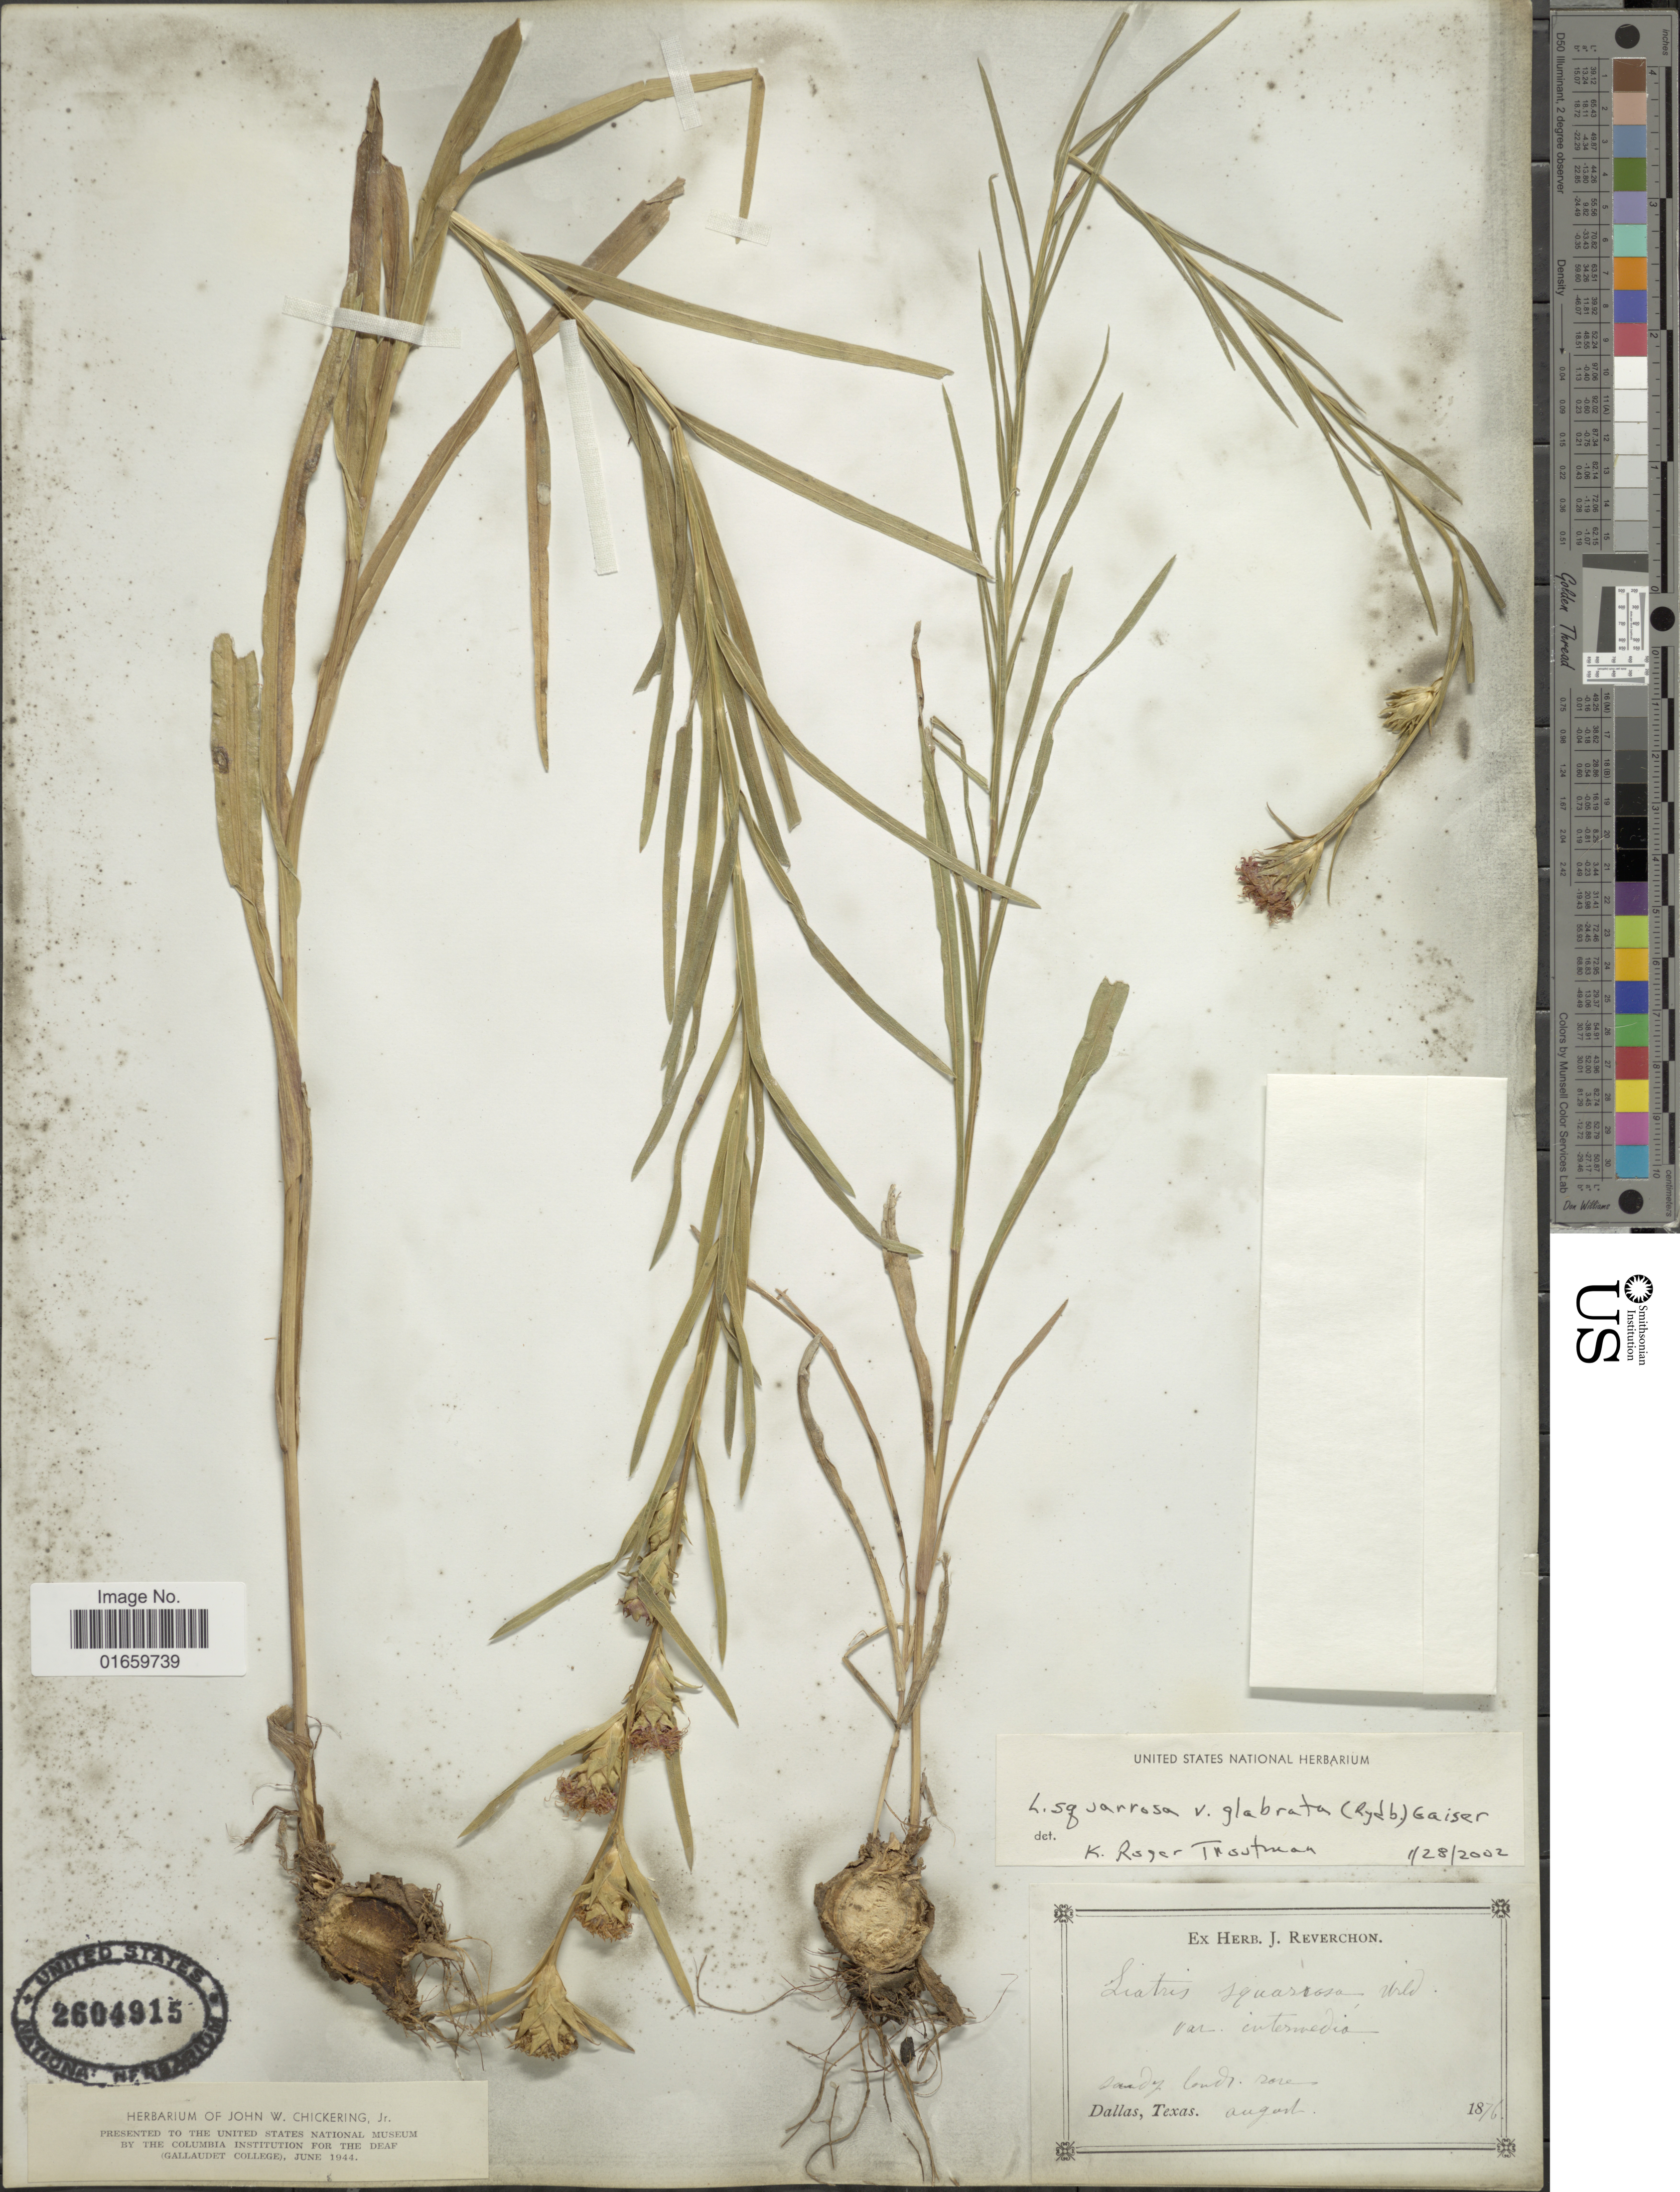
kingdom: Plantae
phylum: Tracheophyta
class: Magnoliopsida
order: Asterales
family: Asteraceae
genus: Liatris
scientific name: Liatris squarrosa var. glabrata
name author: (Rydb.) Gaiser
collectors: ex herb. J. Reverchon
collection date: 1876-08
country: United States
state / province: Texas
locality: Dallas, Texas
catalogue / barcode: US 2604915